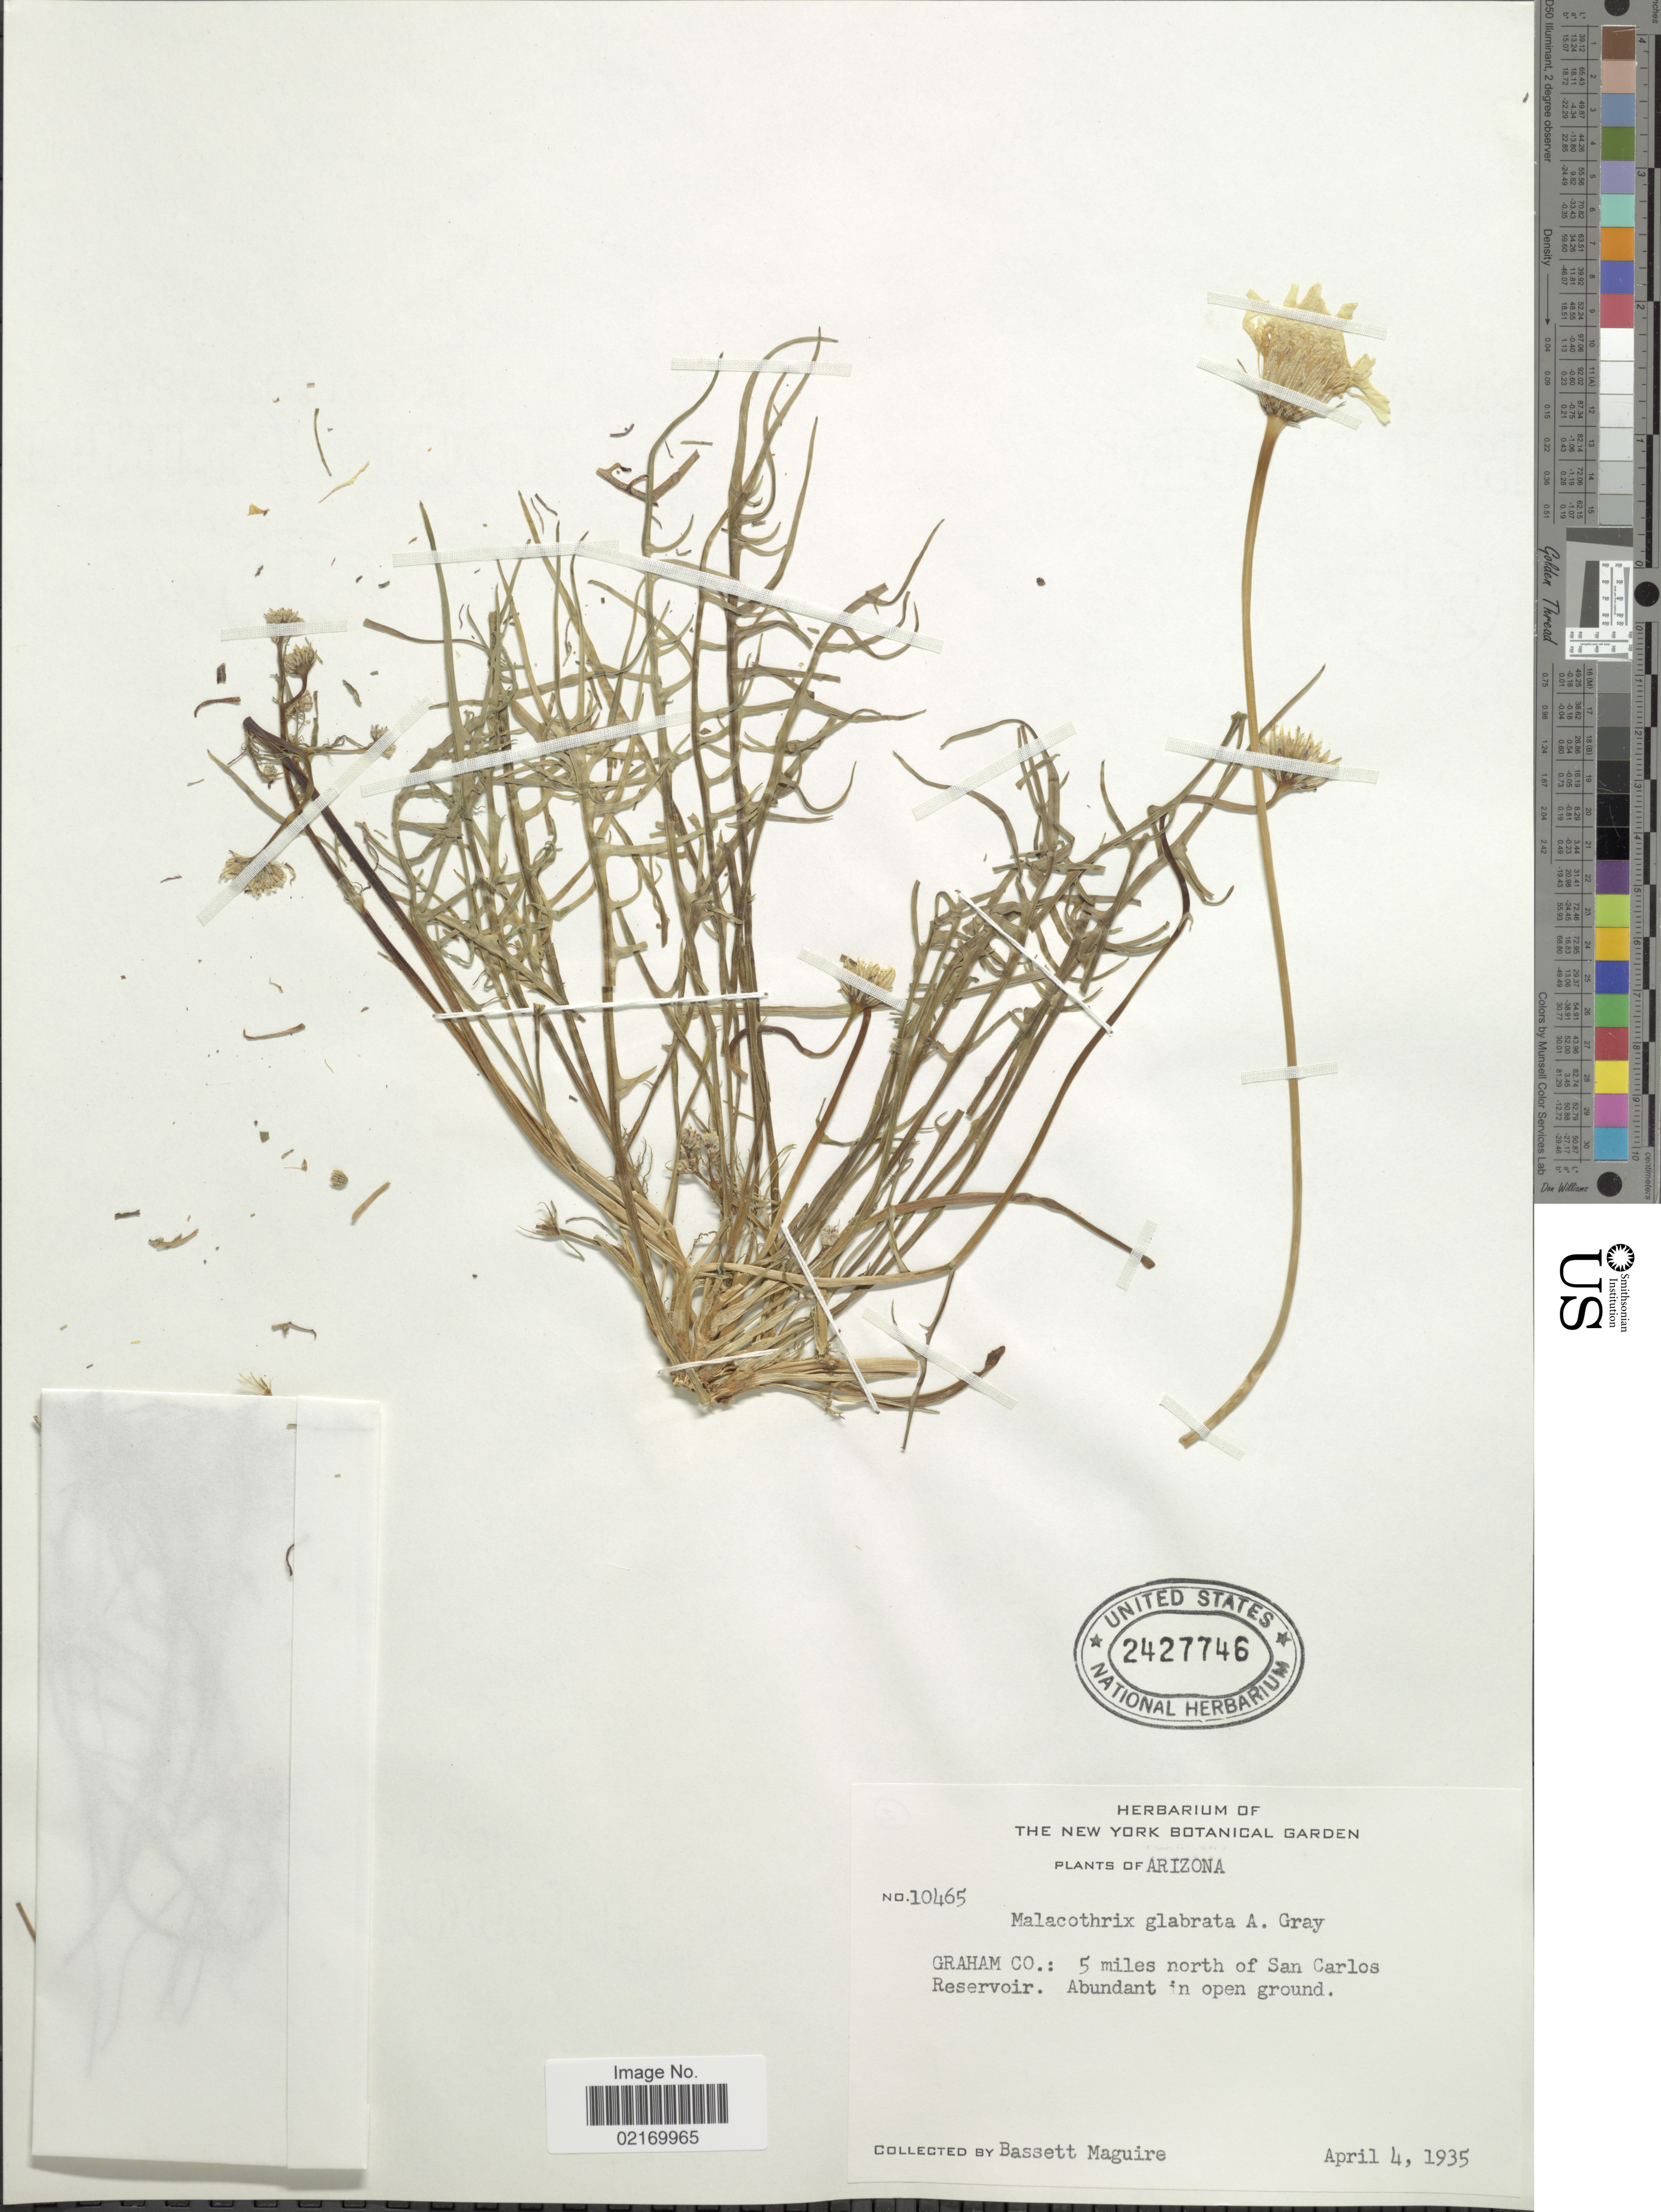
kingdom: Plantae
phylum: Tracheophyta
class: Magnoliopsida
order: Asterales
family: Asteraceae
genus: Malacothrix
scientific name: Malacothrix glabrata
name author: (A. Gray ex D.C. Eaton) A. Gray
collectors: B. Maguire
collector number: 10465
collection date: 1935-04-04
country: United States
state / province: Arizona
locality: Graham Co., 5 miles north of San Carlos Reservoir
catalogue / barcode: US 2427746